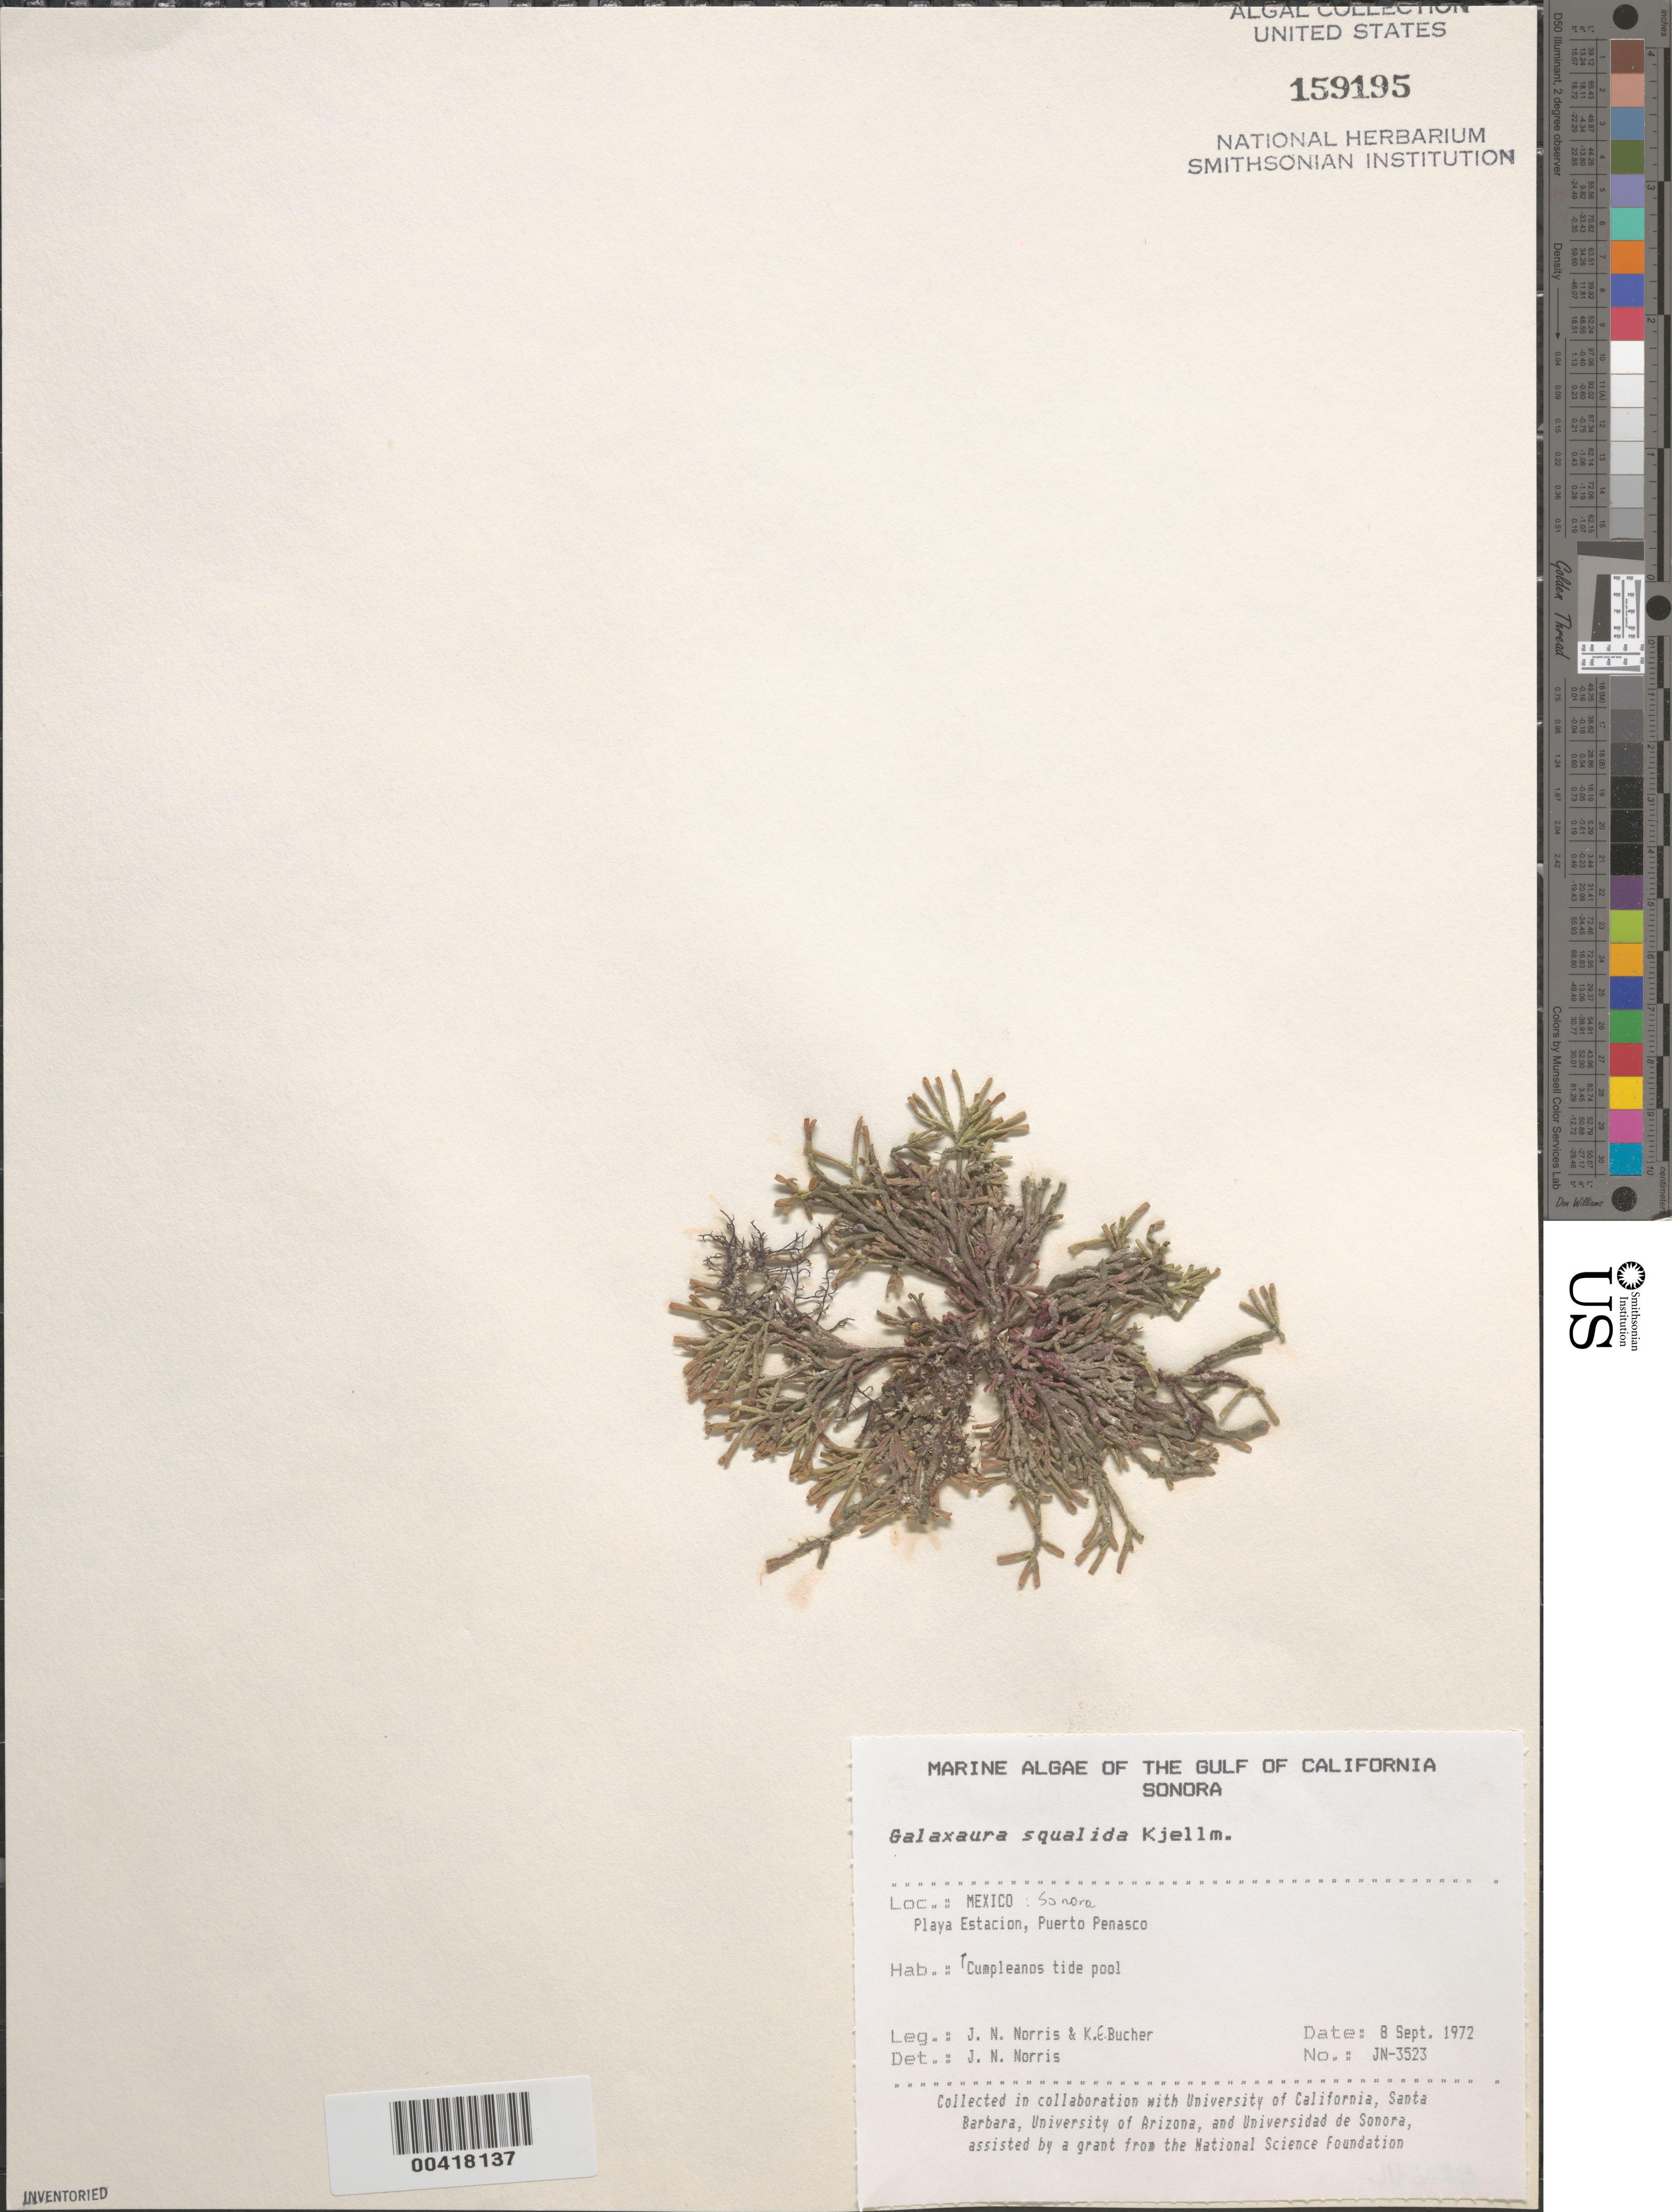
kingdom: Plantae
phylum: Rhodophyta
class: Florideophyceae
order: Nemaliales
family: Galaxauraceae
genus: Galaxaura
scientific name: Galaxaura rugosa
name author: (Ellis & Sol.) J.V.Lamouroux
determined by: Algae name updating Project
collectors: J. N. Norris & K. E. Bucher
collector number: JN-3523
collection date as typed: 08 Sep 1972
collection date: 1972-09-08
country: Mexico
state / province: Sonora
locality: Playa Estacion, Puerto Penasco, Cumpleanos tide pool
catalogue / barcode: US 159195